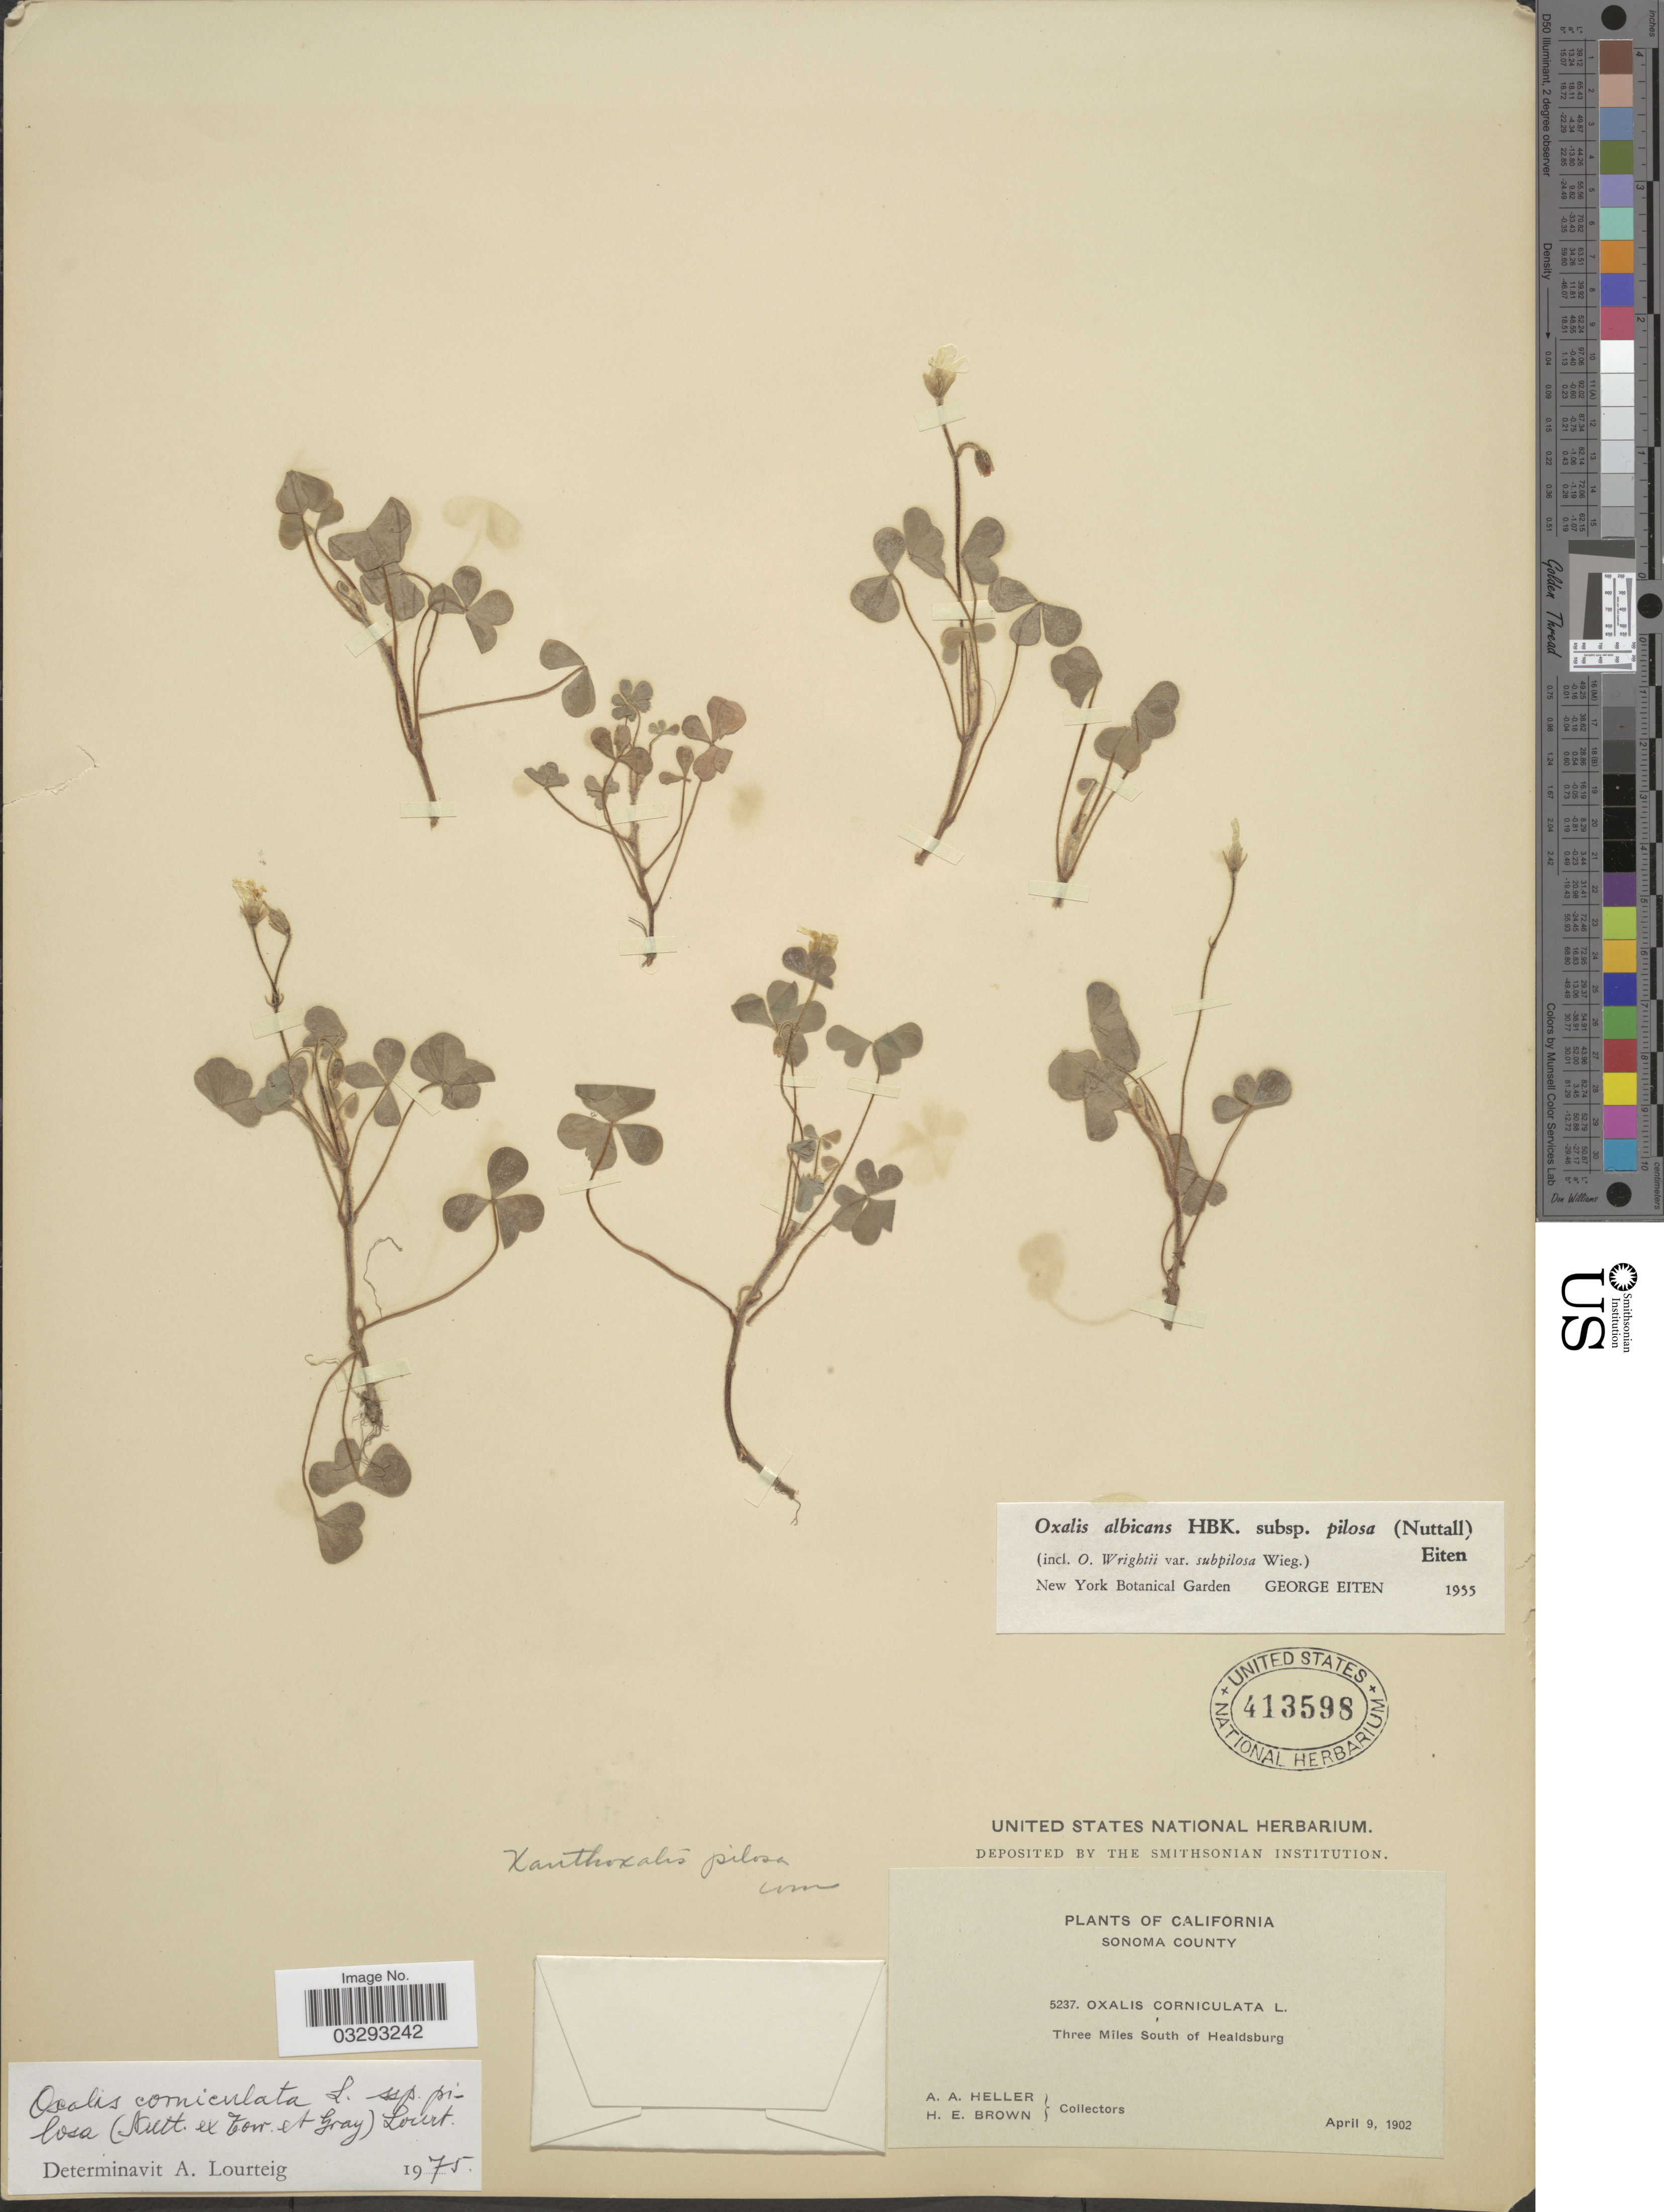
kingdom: Plantae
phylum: Tracheophyta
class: Magnoliopsida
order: Oxalidales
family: Oxalidaceae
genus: Oxalis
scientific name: Oxalis corniculata subsp. pilosa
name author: (Nutt.) Lourteig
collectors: A. A. Heller & H. E. Brown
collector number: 5237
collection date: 1902-04-09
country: United States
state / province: California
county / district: Sonoma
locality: Sonoma County. Three Miles South of Healdsburg.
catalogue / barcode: US 413598